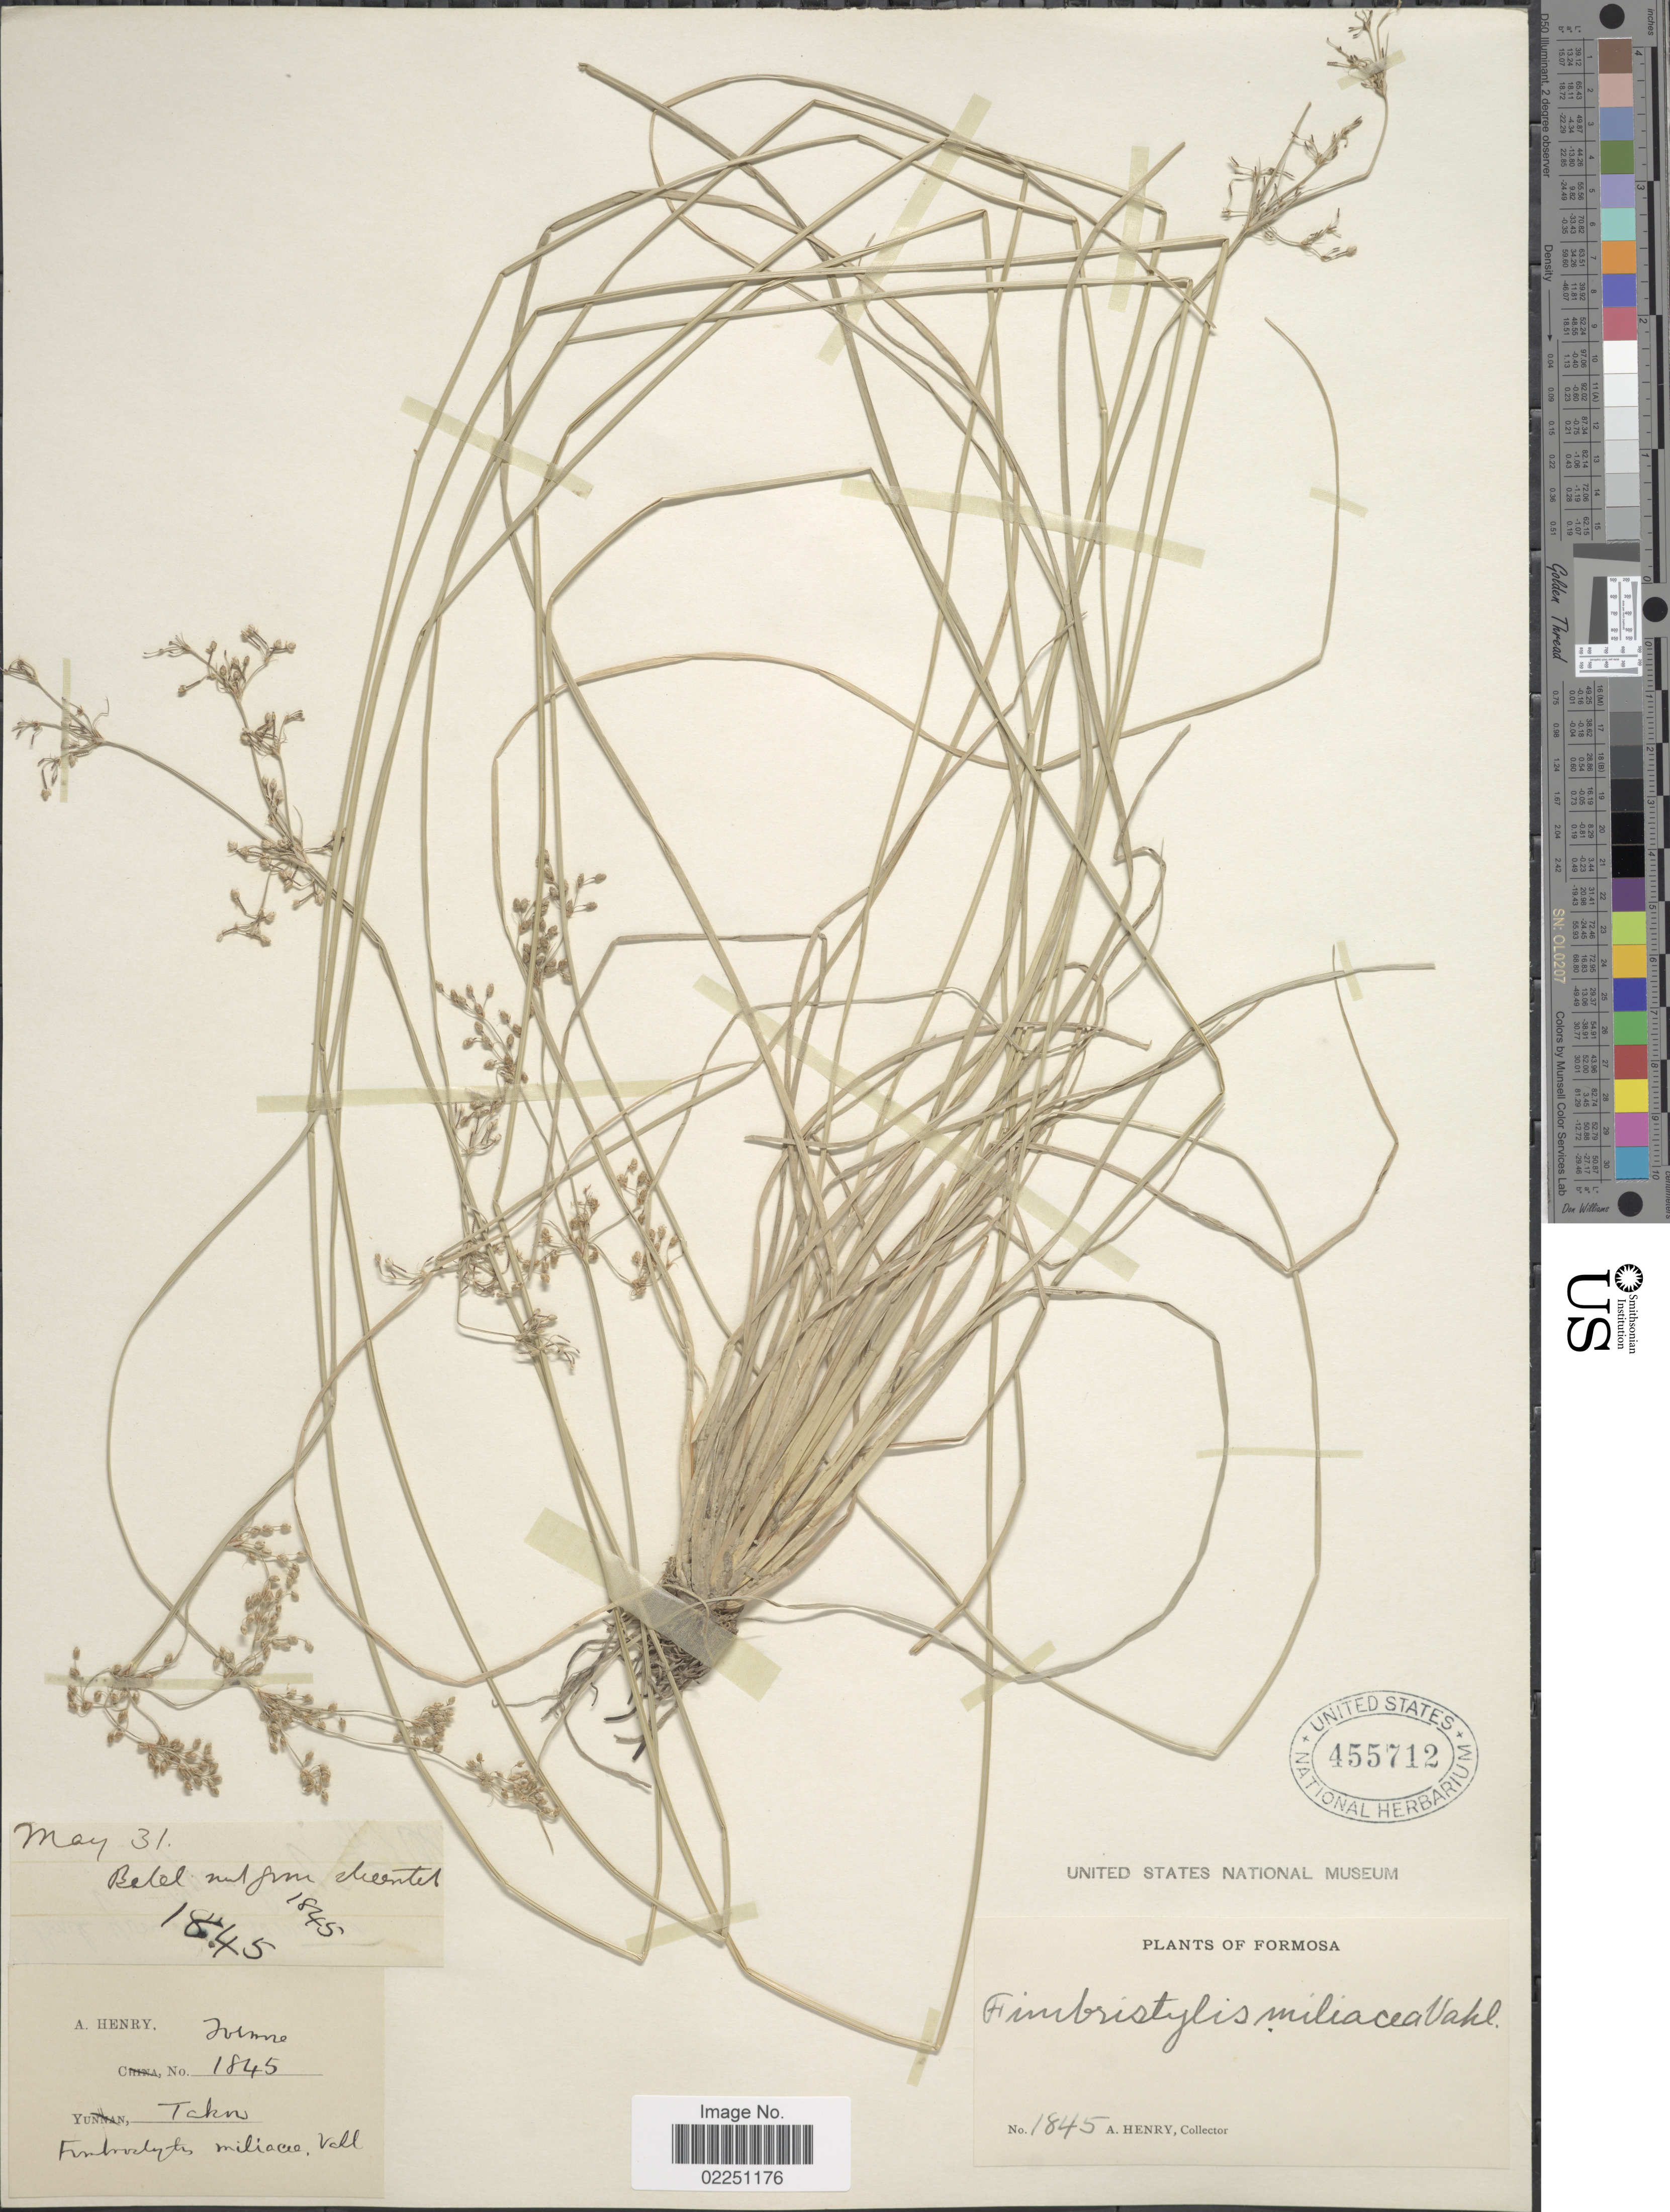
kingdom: Plantae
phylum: Tracheophyta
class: Liliopsida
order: Poales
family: Cyperaceae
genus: Fimbristylis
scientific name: Fimbristylis littoralis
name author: Gaudich.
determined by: Strong, M. T., (US), Smithsonian Institution - National Museum of Natural History (UNITED STATES)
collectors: A. Henry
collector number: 1845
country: Taiwan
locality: Formosa, Takow. Betel nut grove streemlet.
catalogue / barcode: US 455712